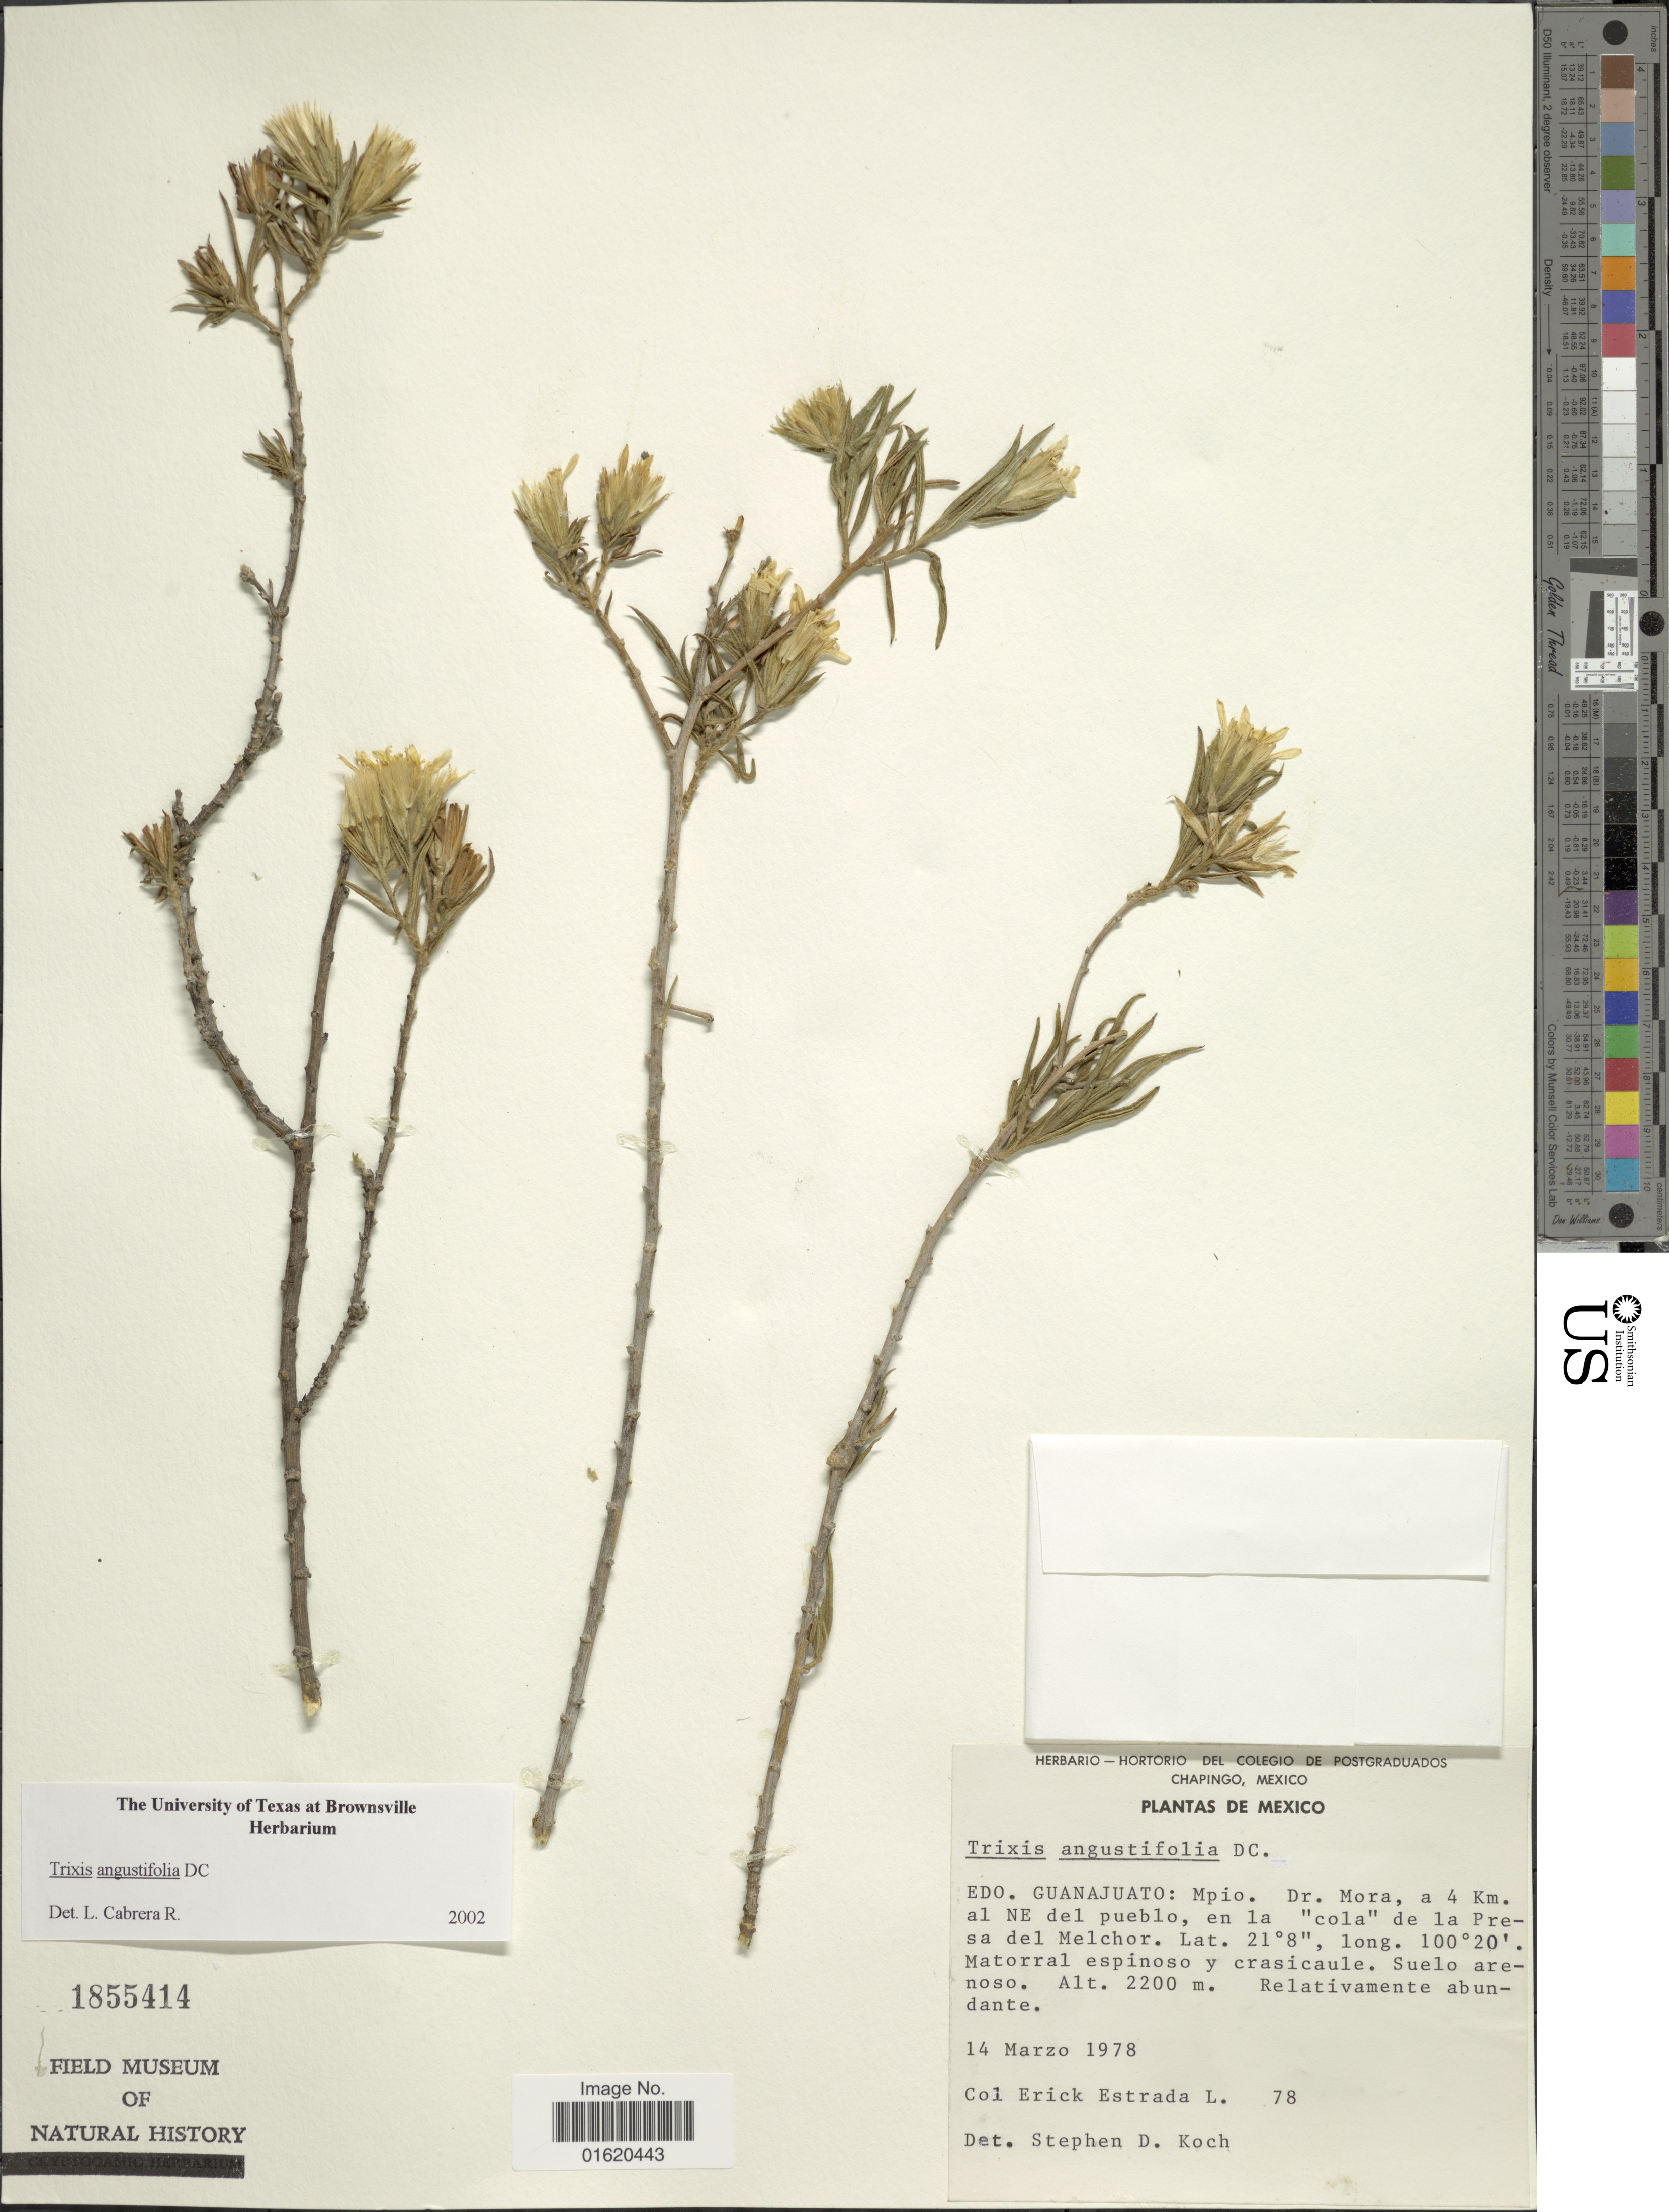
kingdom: Plantae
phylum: Tracheophyta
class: Magnoliopsida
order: Asterales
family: Asteraceae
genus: Trixis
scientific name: Trixis angustifolia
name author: DC.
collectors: E. Estrada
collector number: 78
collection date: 1978-03-14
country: Mexico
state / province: Guanajuato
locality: Mpio. Dr. Mora, a 4 km. al NE del pueblo, en la "cola"de la Presa del Melchor, matorral espinoso y crasicaule, suelo arenoso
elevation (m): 2200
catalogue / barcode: US 1855414